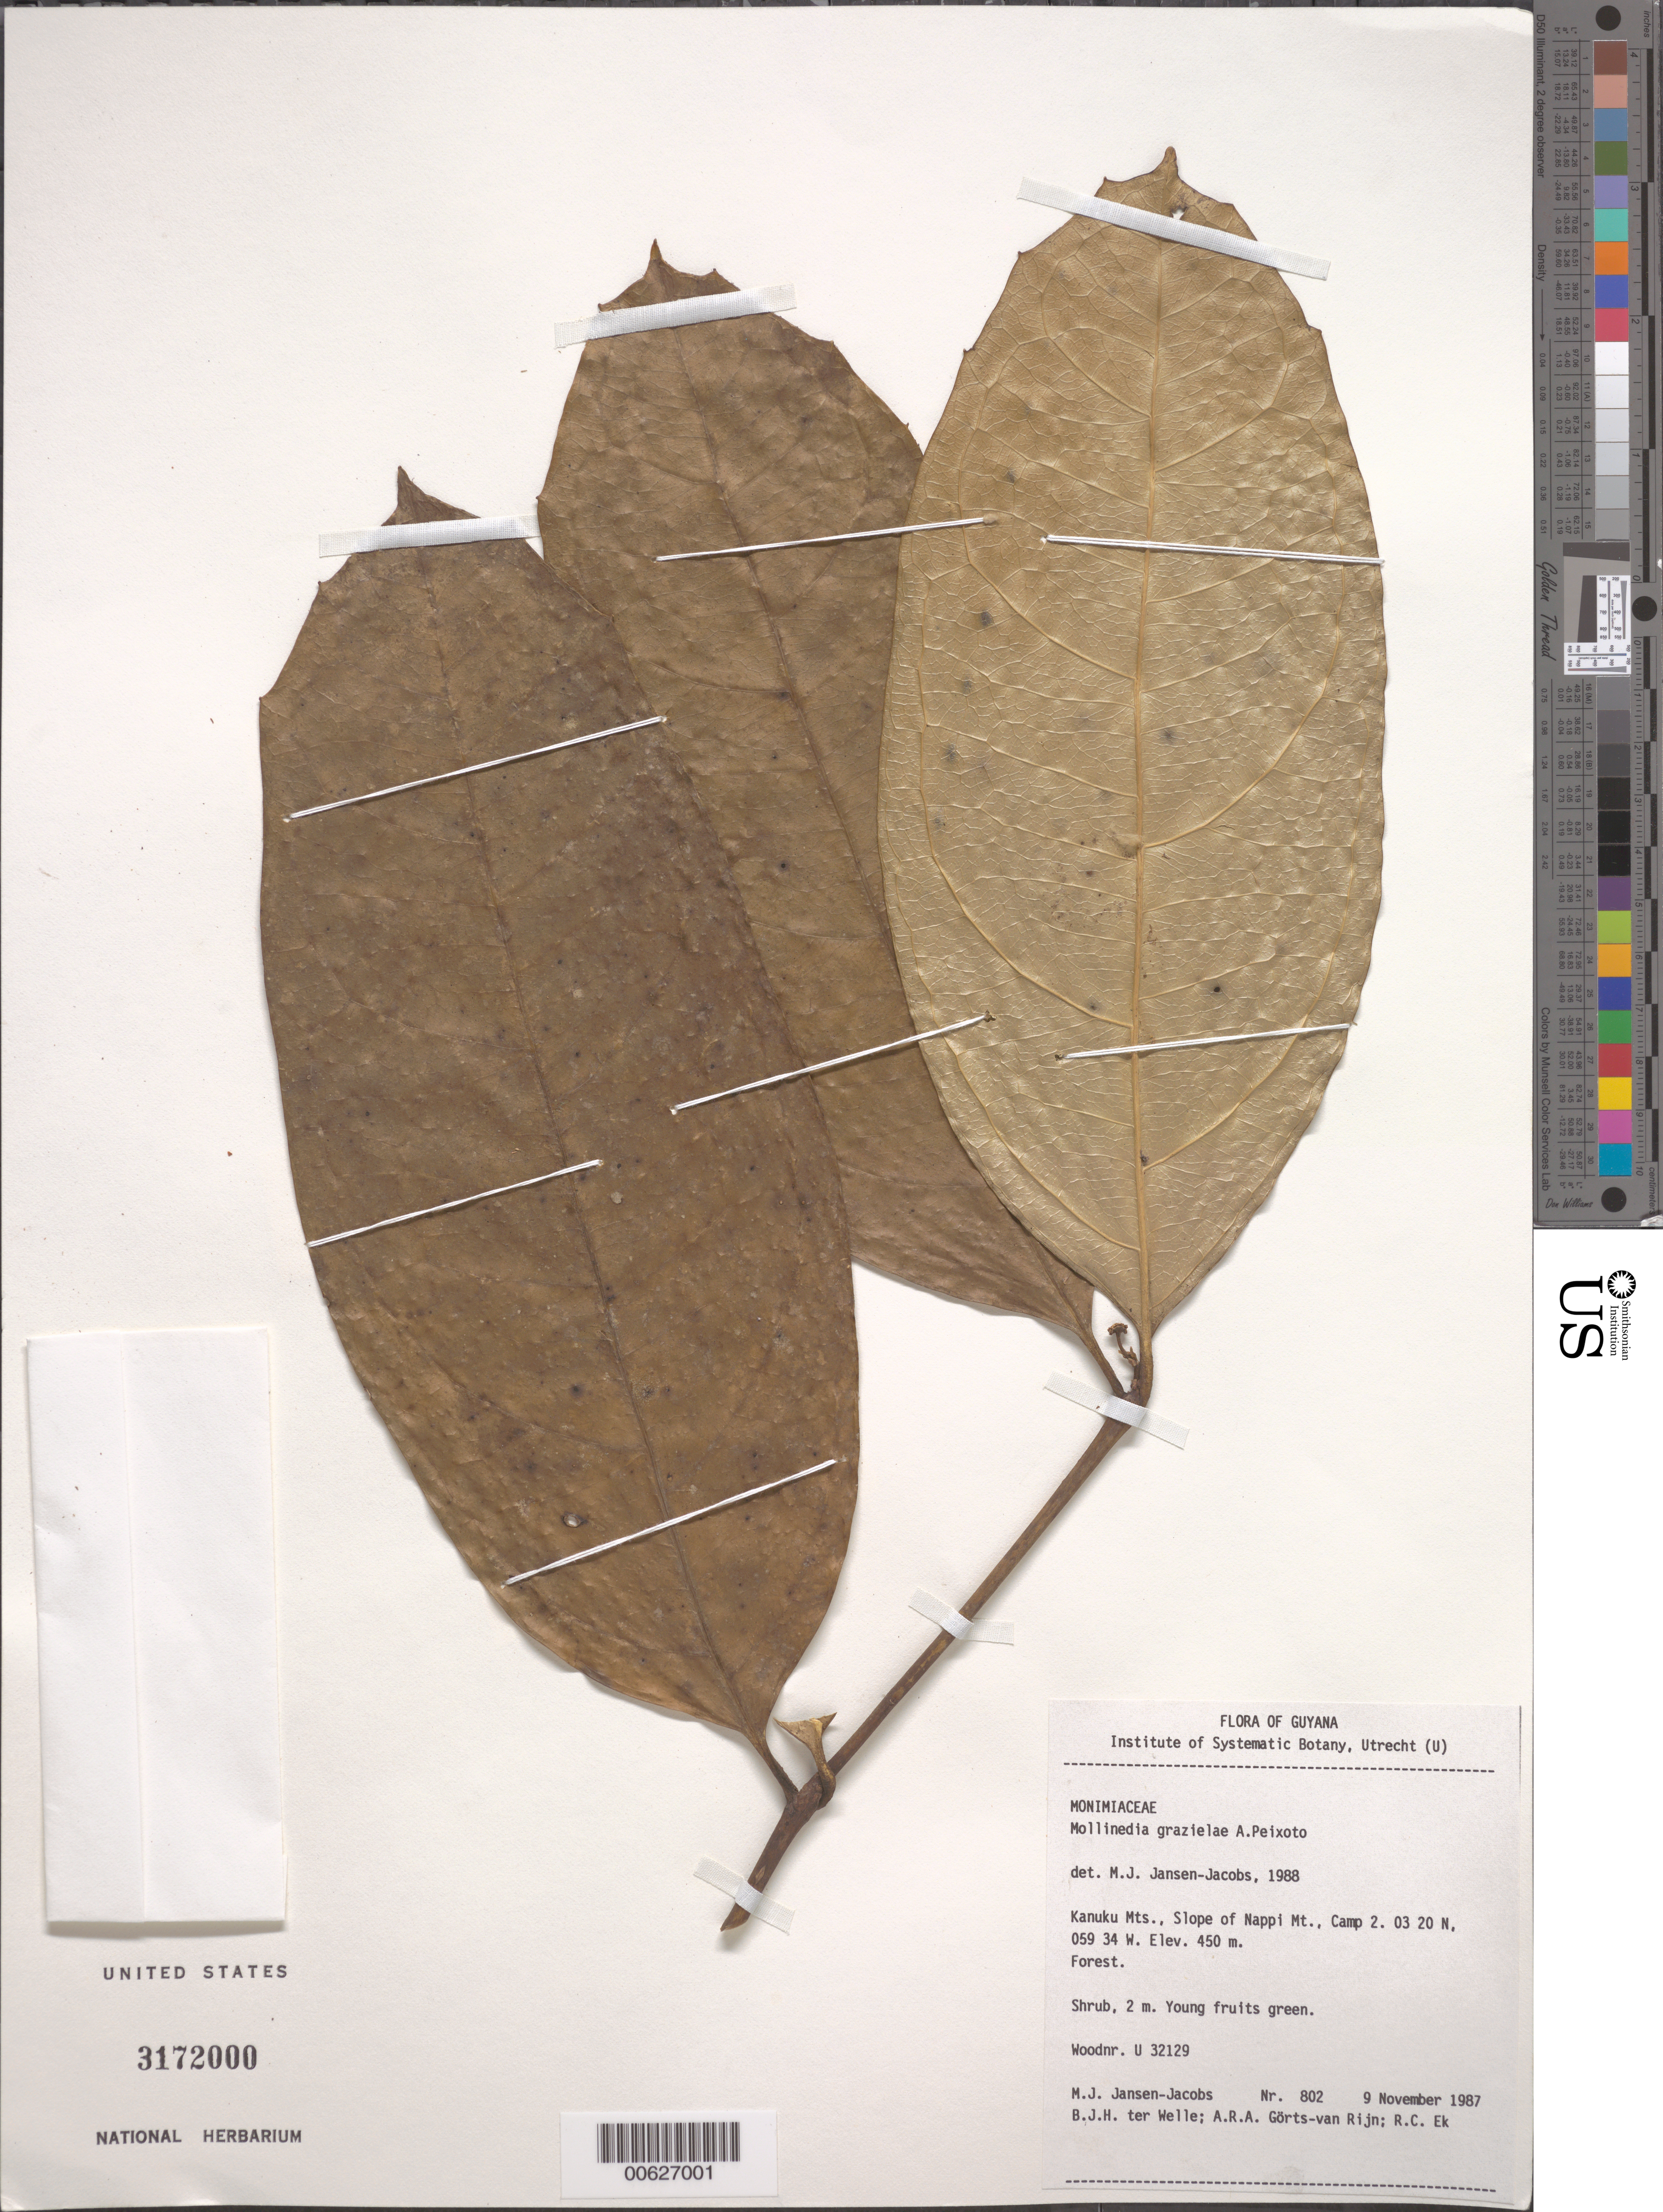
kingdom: Plantae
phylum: Tracheophyta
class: Magnoliopsida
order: Laurales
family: Monimiaceae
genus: Mollinedia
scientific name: Mollinedia grazielae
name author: Peixoto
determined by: Jansen-Jacobs, M. J., (U), Nationaal Herbarium Nederland, Utrecht University branch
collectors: M. J. Jansen-Jacobs, B. Welle, A. .R. A. Görts-van Rijn & R. C. Ek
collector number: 802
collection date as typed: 9-Nov-87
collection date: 1987-11-09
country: Guyana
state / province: U. Takutu-U. Essequibo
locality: Kanuku Mts., slope of Nappi Mt., camp 2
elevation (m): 450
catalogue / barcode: US 3172000